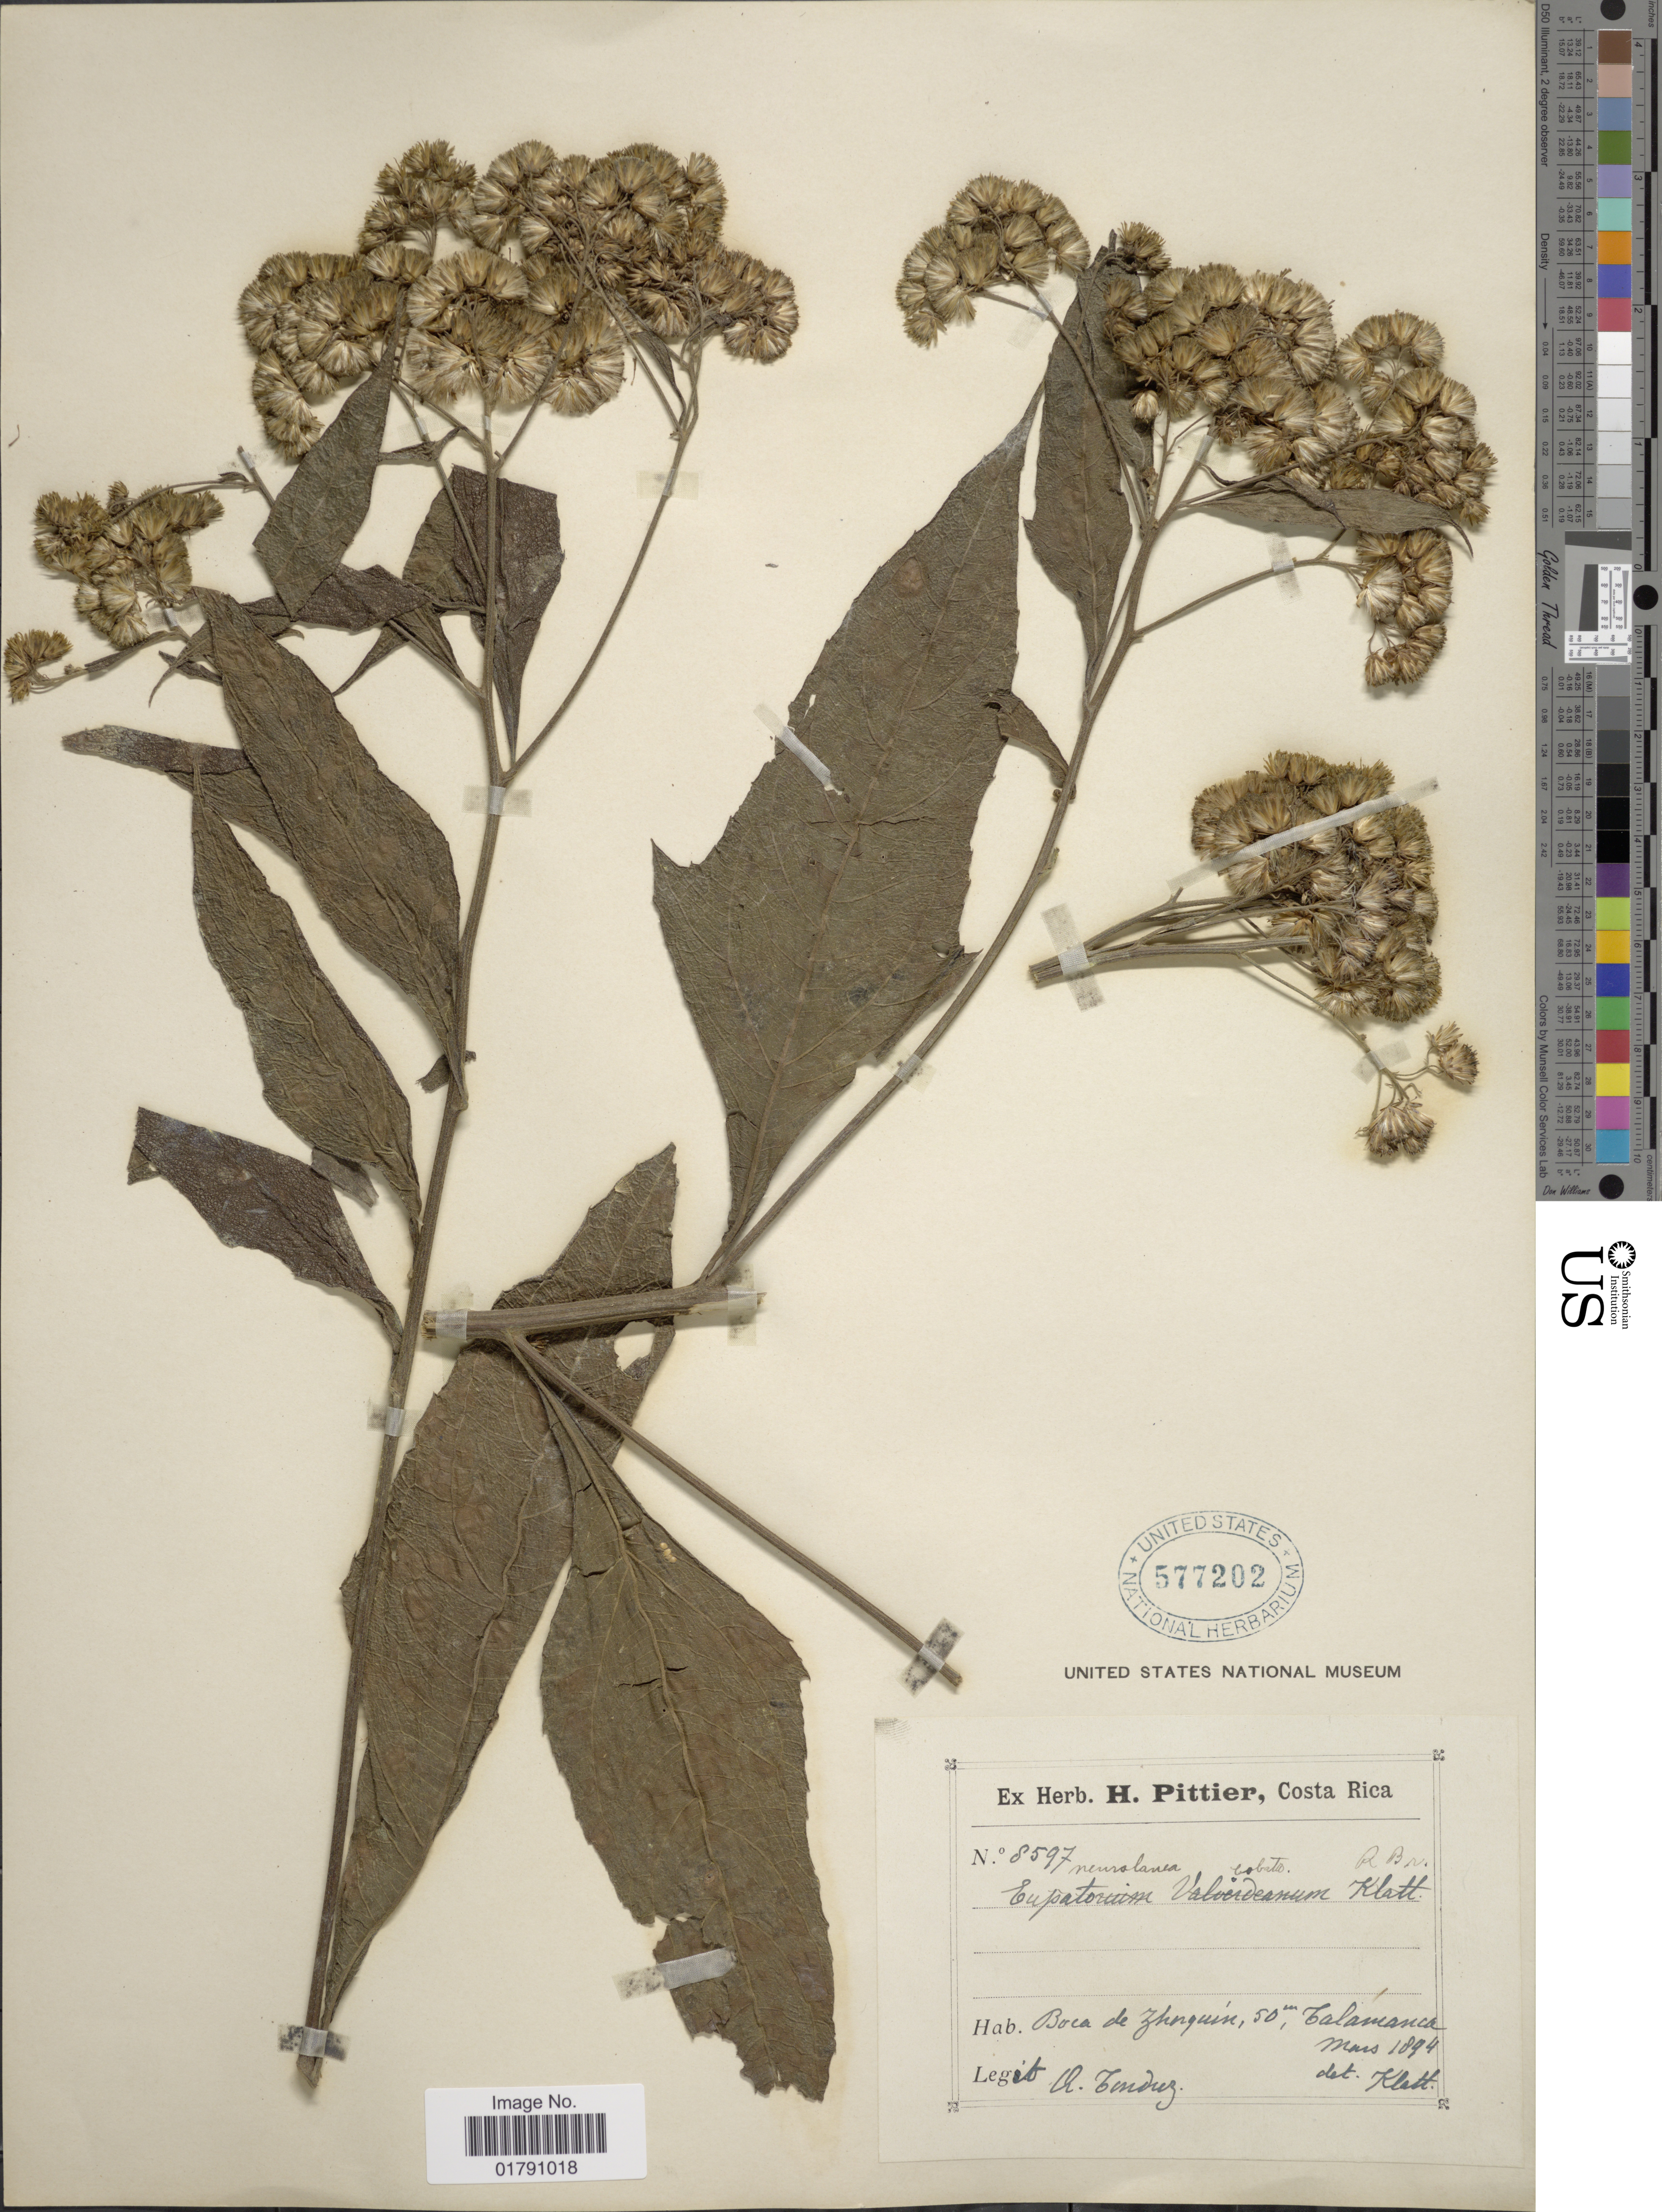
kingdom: Plantae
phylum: Tracheophyta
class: Magnoliopsida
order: Asterales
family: Asteraceae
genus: Neurolaena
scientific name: Neurolaena lobata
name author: (L.) R. Br. ex Cass.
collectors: A. Tonduz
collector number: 8597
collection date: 1894-03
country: Costa Rica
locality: Boca de Zhorquin, Talamanca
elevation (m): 50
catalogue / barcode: US 577202